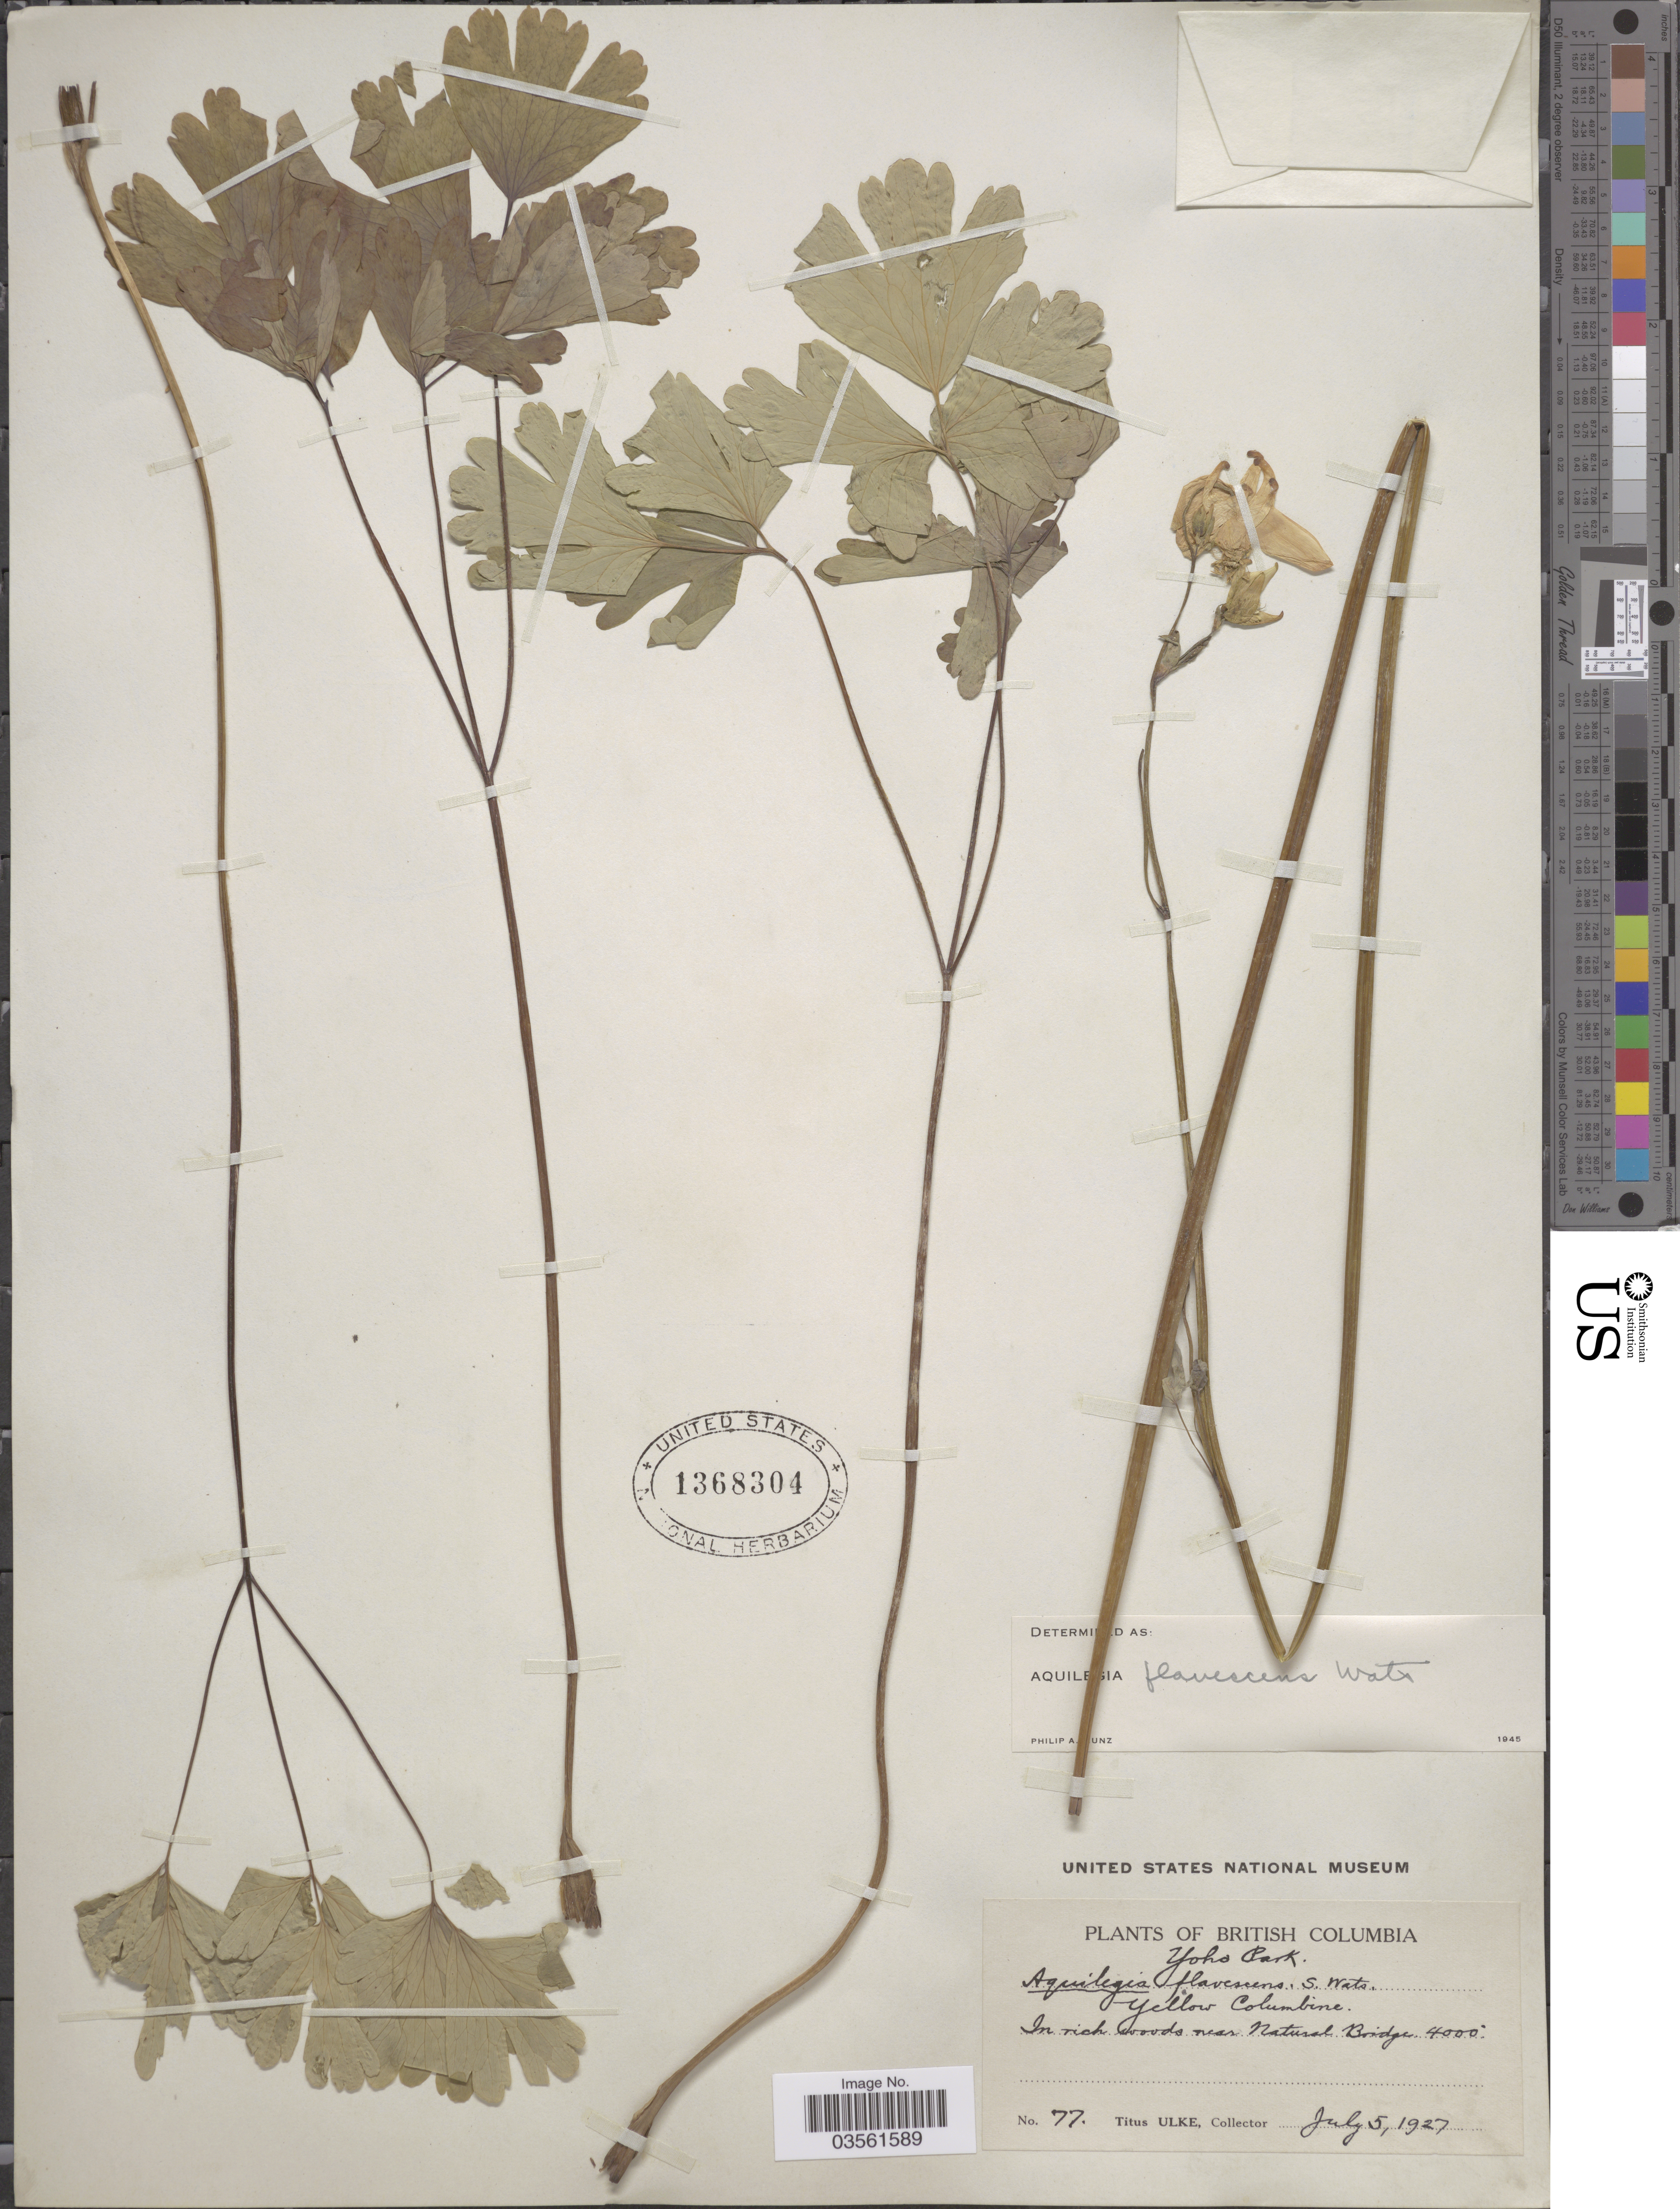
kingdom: Plantae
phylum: Tracheophyta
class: Magnoliopsida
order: Ranunculales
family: Ranunculaceae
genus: Aquilegia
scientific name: Aquilegia flavescens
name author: S. Watson in C. King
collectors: T. Ulke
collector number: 77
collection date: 1927-07-05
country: Canada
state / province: British Columbia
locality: Yoho Park. Yellow Columbine. In rich woods near Natural Bridge.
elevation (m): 1219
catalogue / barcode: US 1368304